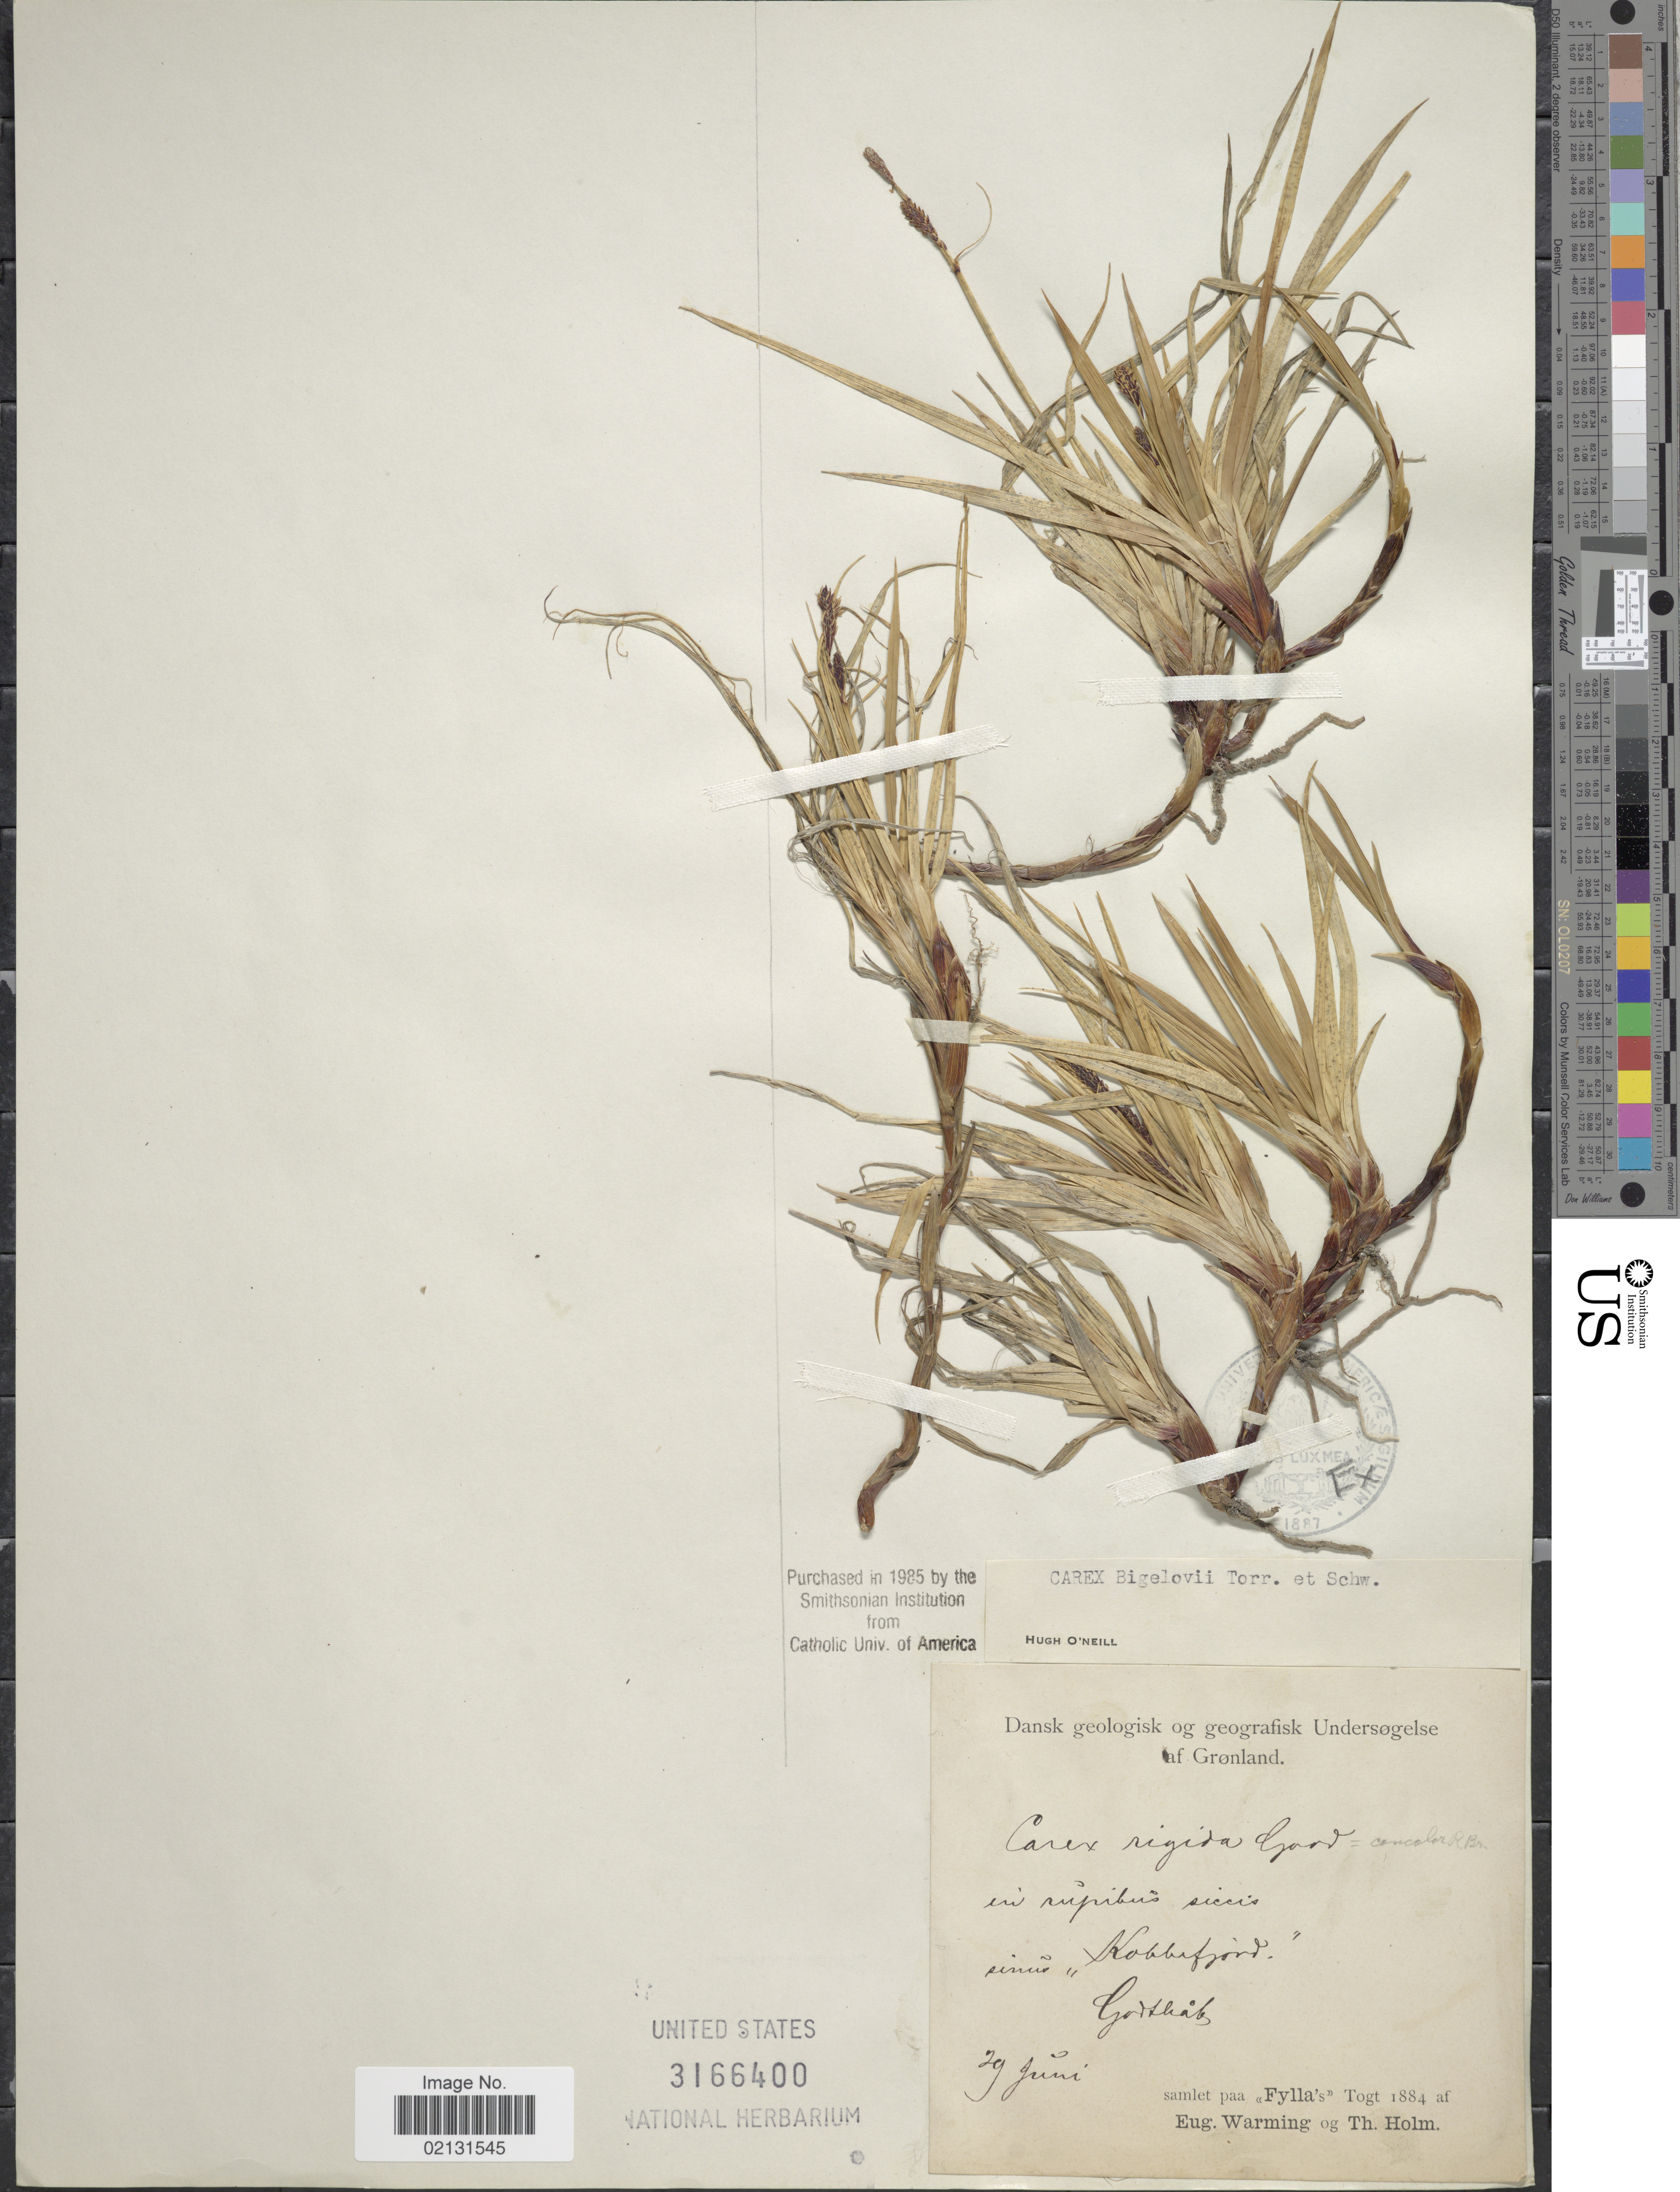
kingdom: Plantae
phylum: Tracheophyta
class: Liliopsida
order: Poales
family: Cyperaceae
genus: Carex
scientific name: Carex bigelowii subsp. bigelowii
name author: Torr. ex Schwein.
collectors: E. Warming & T. Holm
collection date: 1884-06-29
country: Greenland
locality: Dansk geologisk og geografisk Underøgelse af Grønland, samlet paa Fylla's Togt. In rupibus siccis sinus "Kobbefjord." Godthåb.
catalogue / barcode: US 3166400